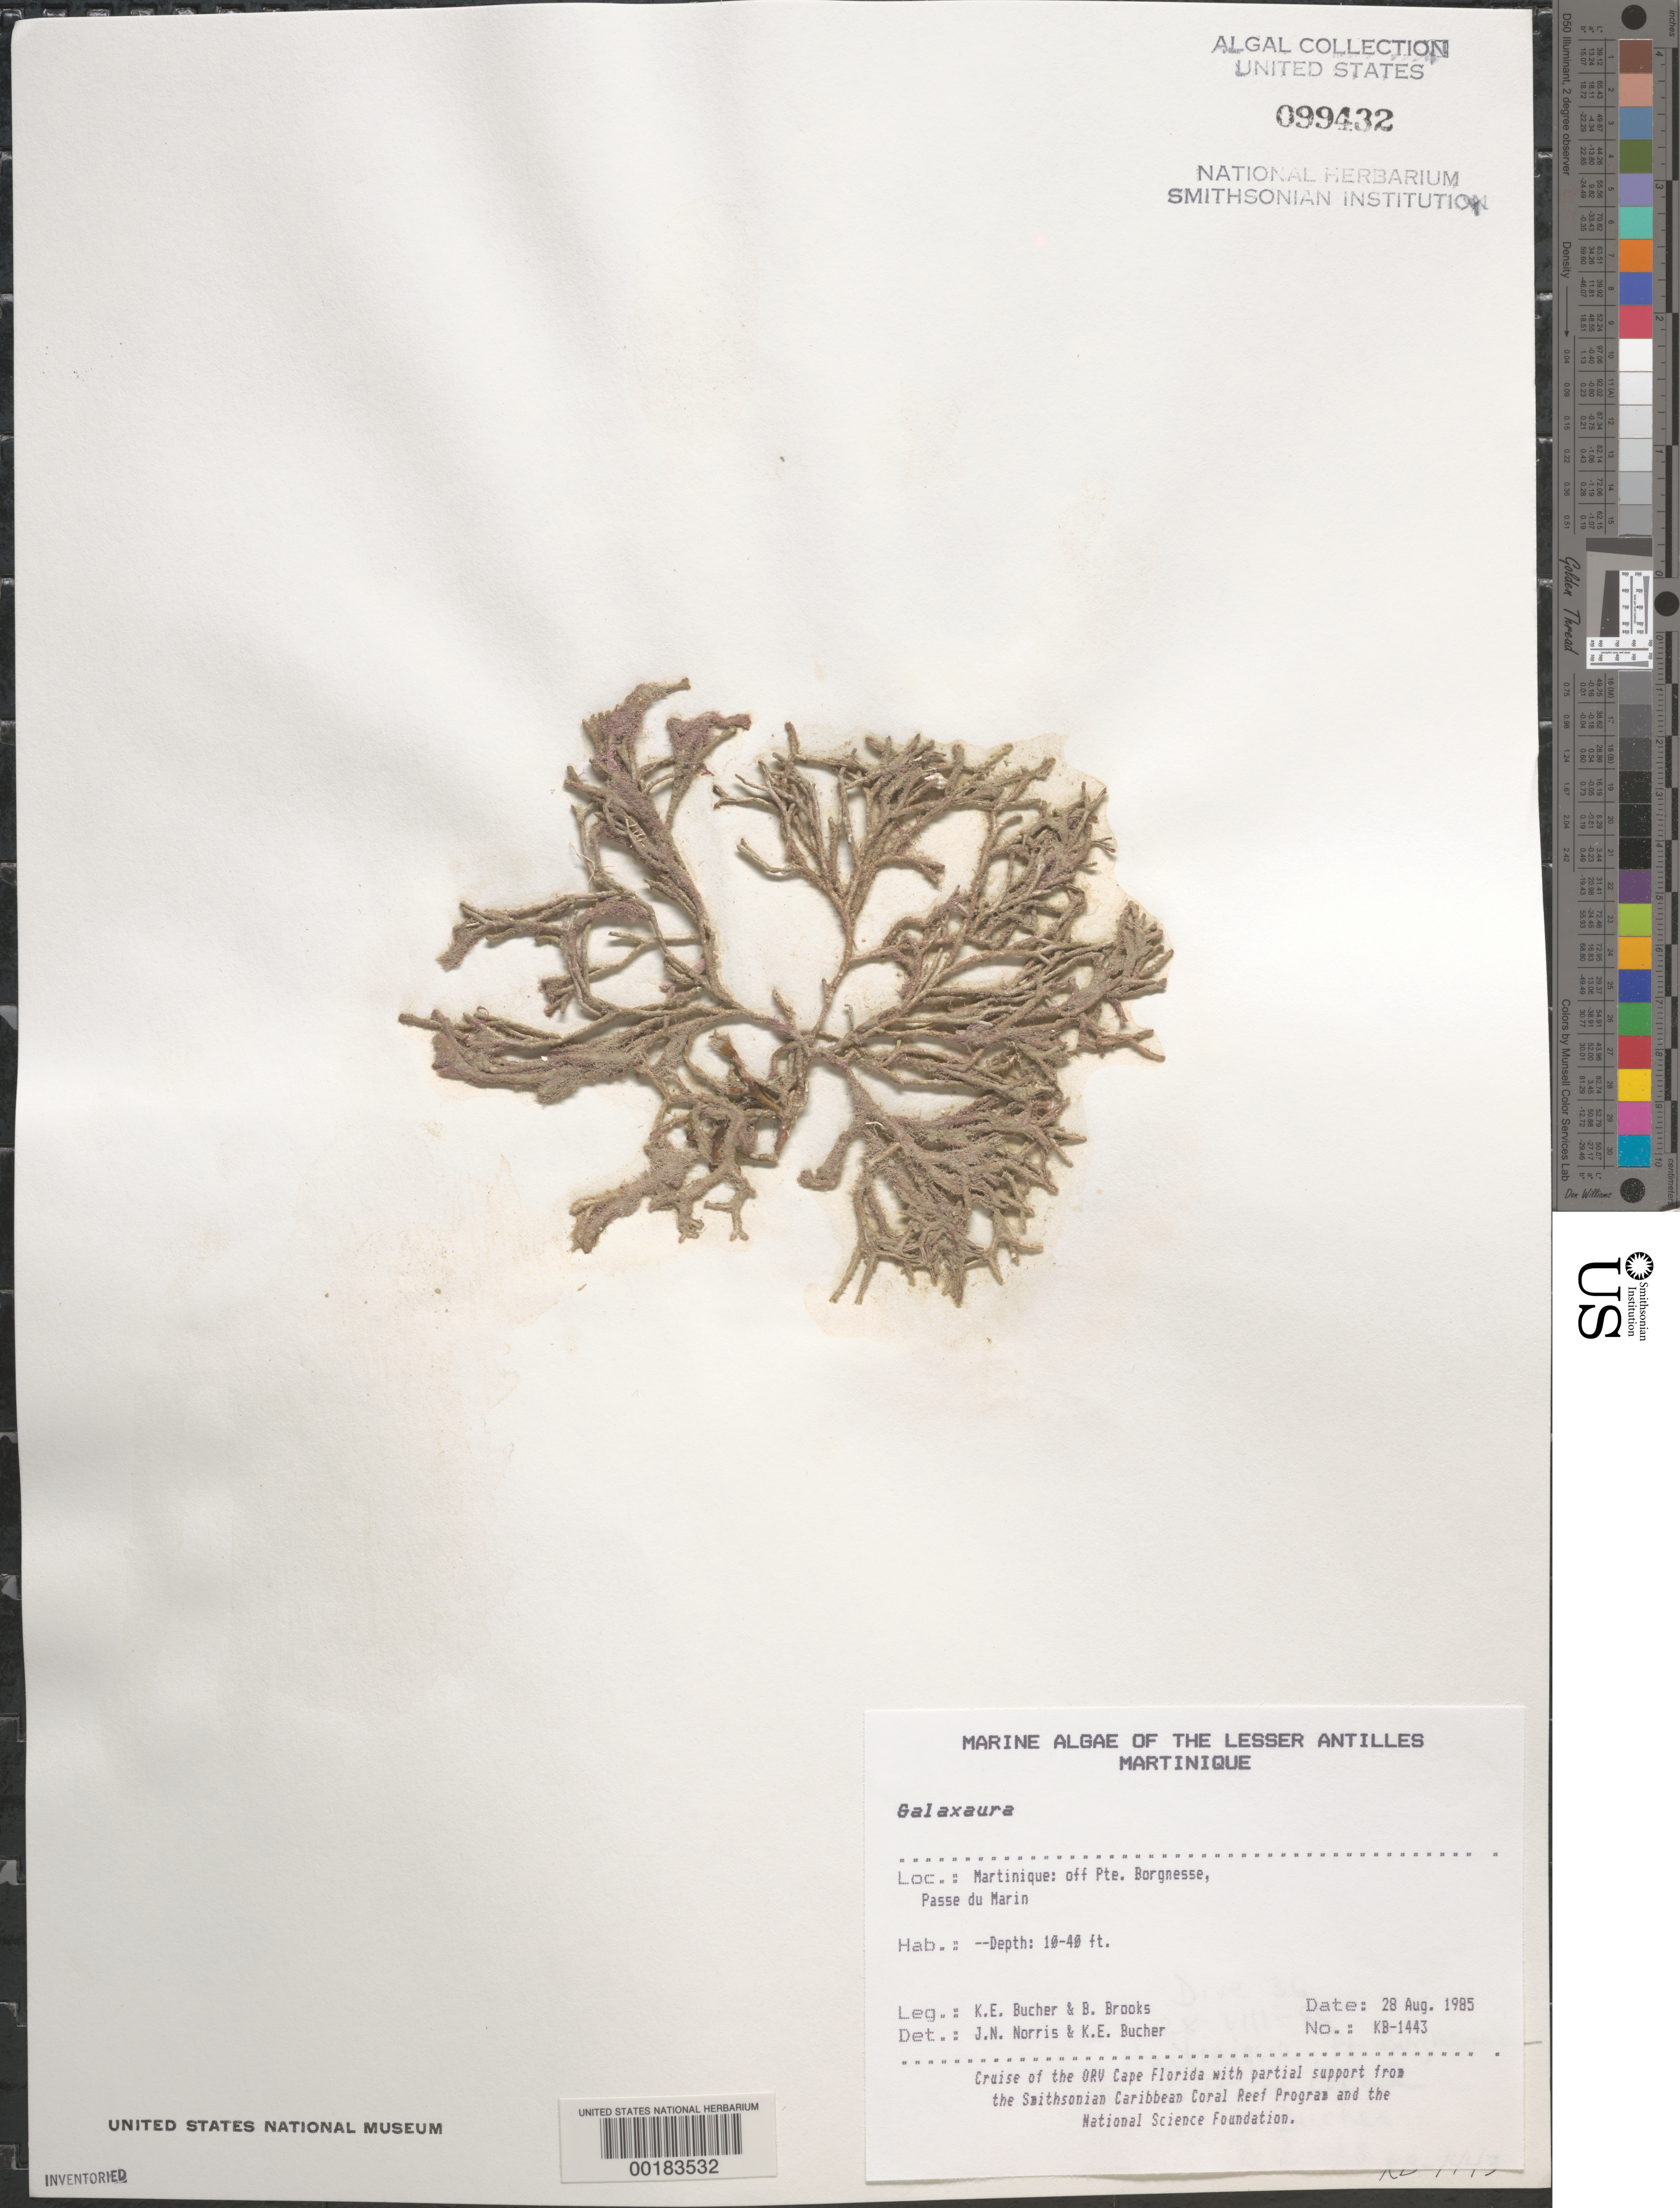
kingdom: Plantae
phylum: Rhodophyta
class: Florideophyceae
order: Nemaliales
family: Galaxauraceae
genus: Galaxaura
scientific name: Galaxaura sp.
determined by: Norris, J. N.; Bucher, K. E.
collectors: K. E. Bucher & B. Brooks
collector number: Kb-1443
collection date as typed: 28 Aug 1985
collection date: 1985-08-28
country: Martinique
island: Martinique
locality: Passe du Marin, off Pointe Borgnesse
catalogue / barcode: US 99432